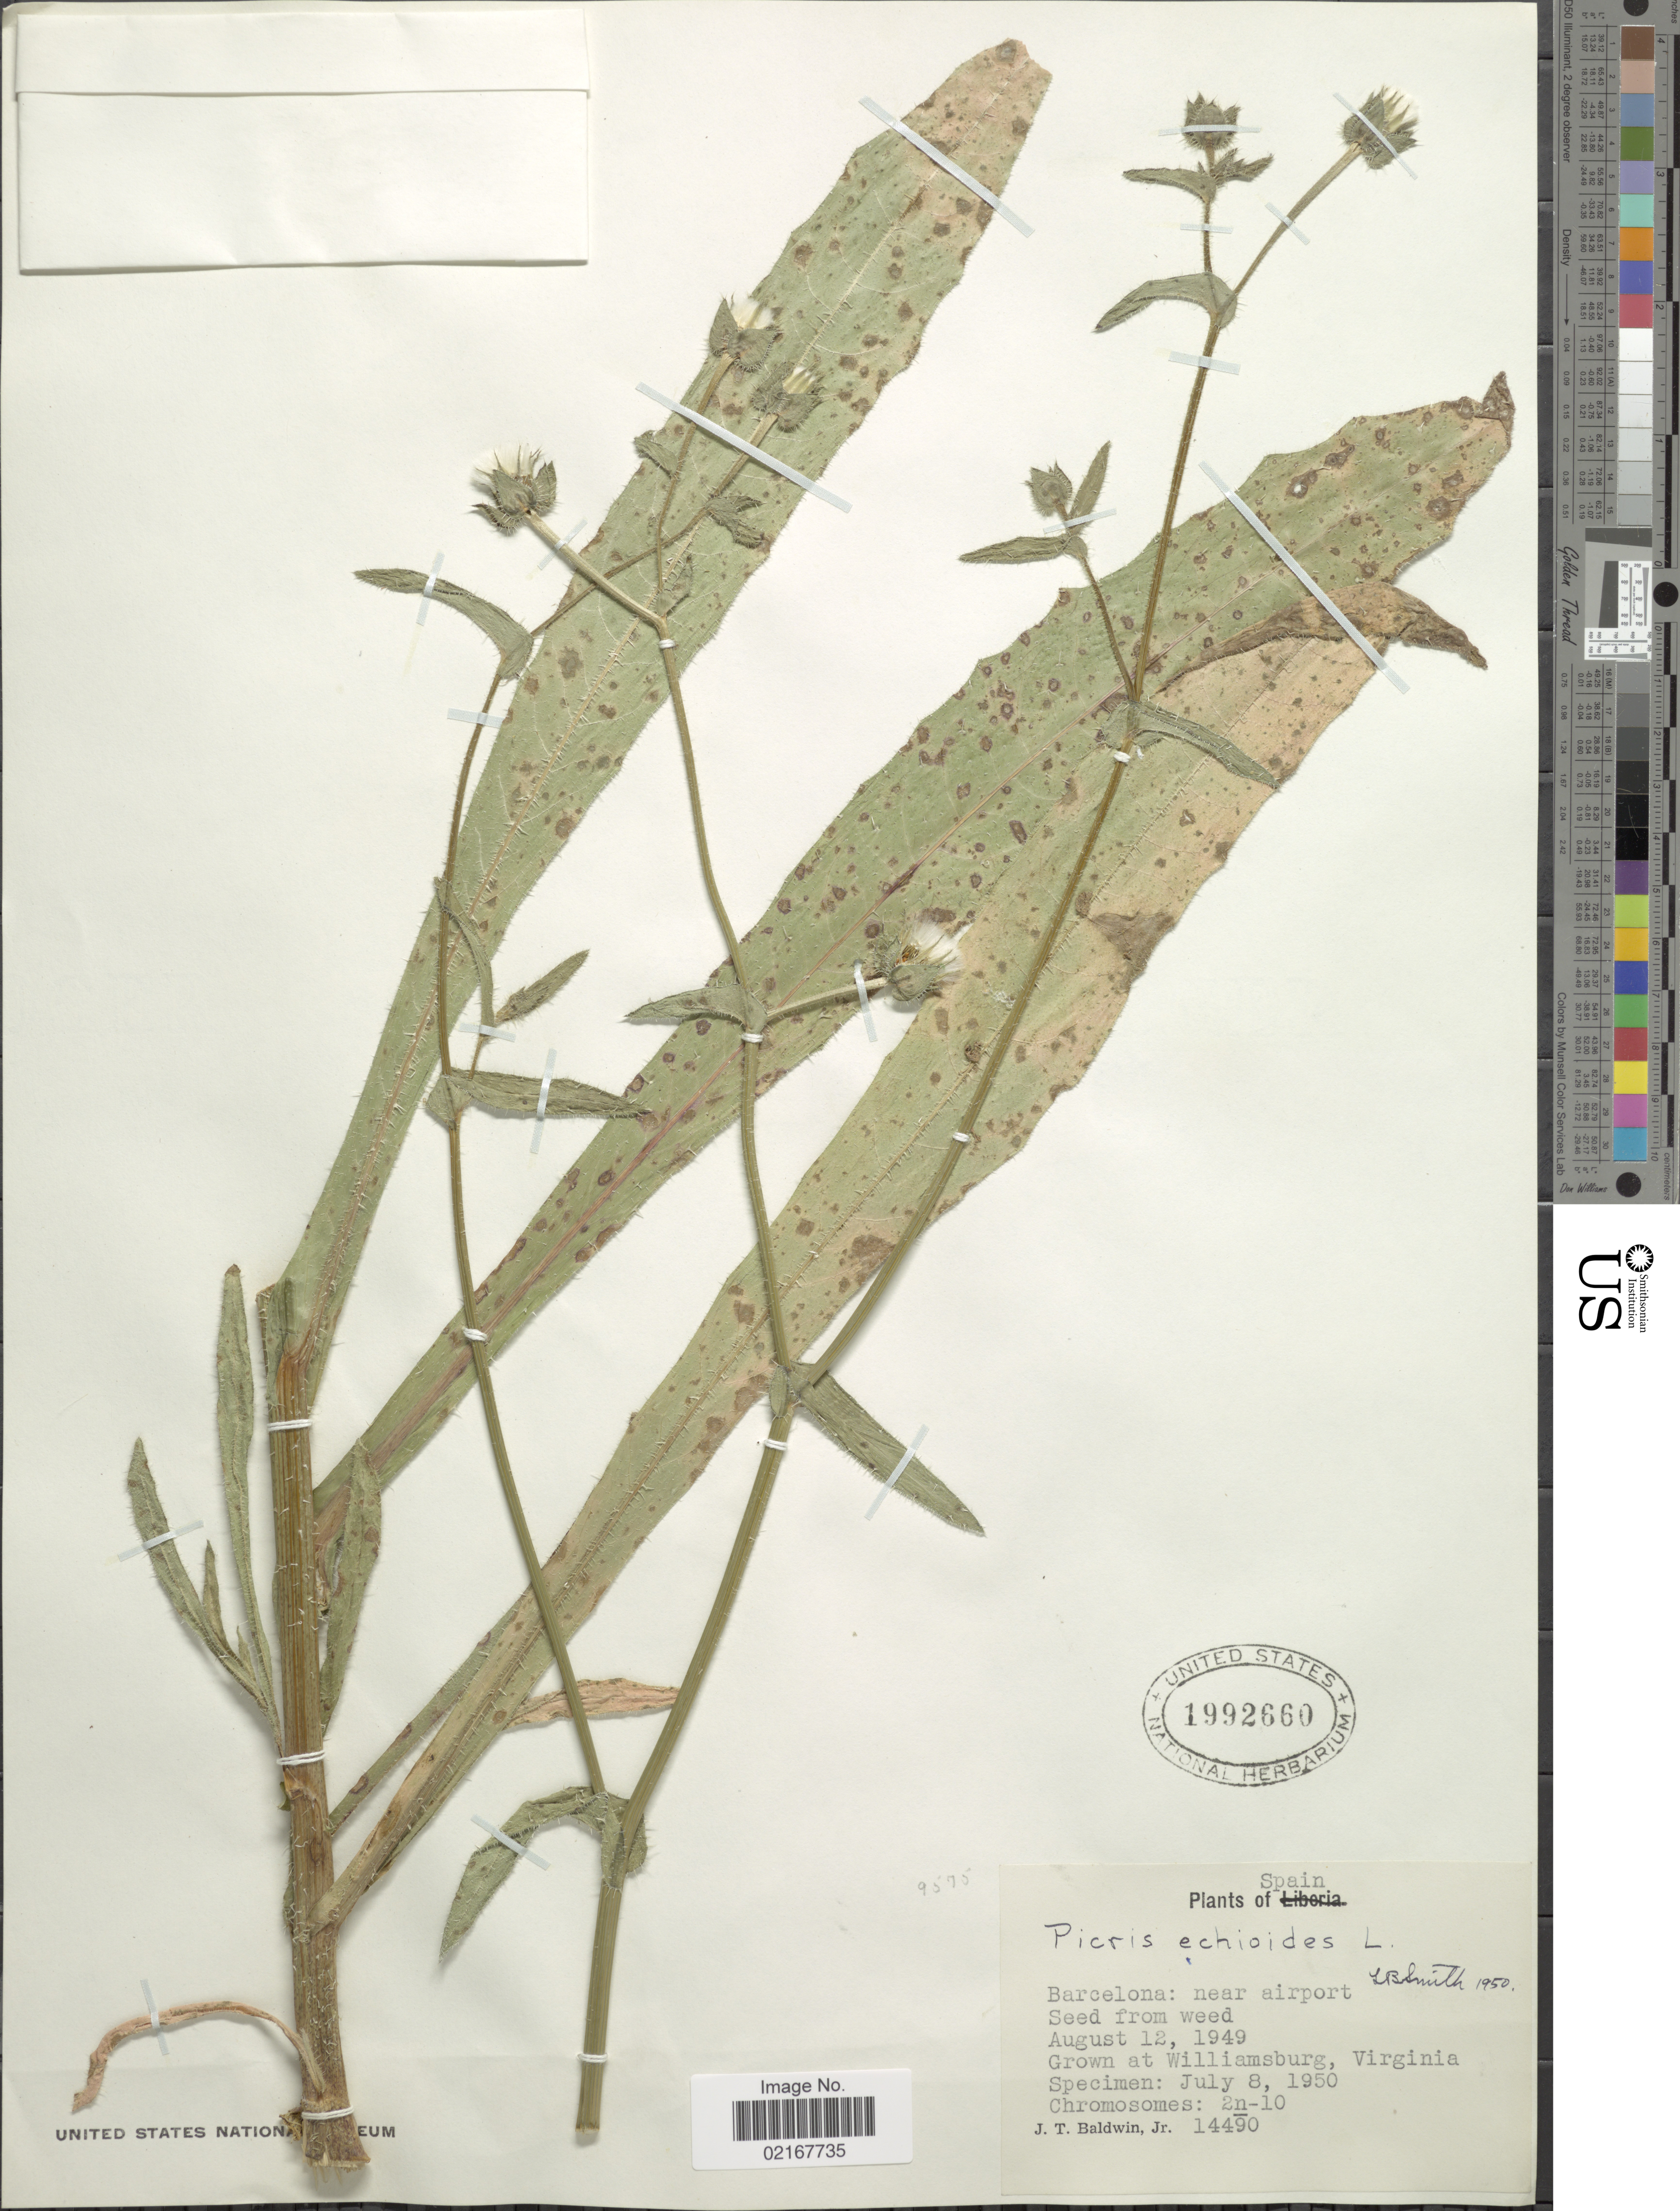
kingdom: Plantae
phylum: Tracheophyta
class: Magnoliopsida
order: Asterales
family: Asteraceae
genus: Helminthotheca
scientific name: Helminthotheca echioides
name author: (L.) Holub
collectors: J. T. Baldwin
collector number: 14490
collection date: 1949-08-12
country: Spain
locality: Barcelona, near airport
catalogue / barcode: US 1992660